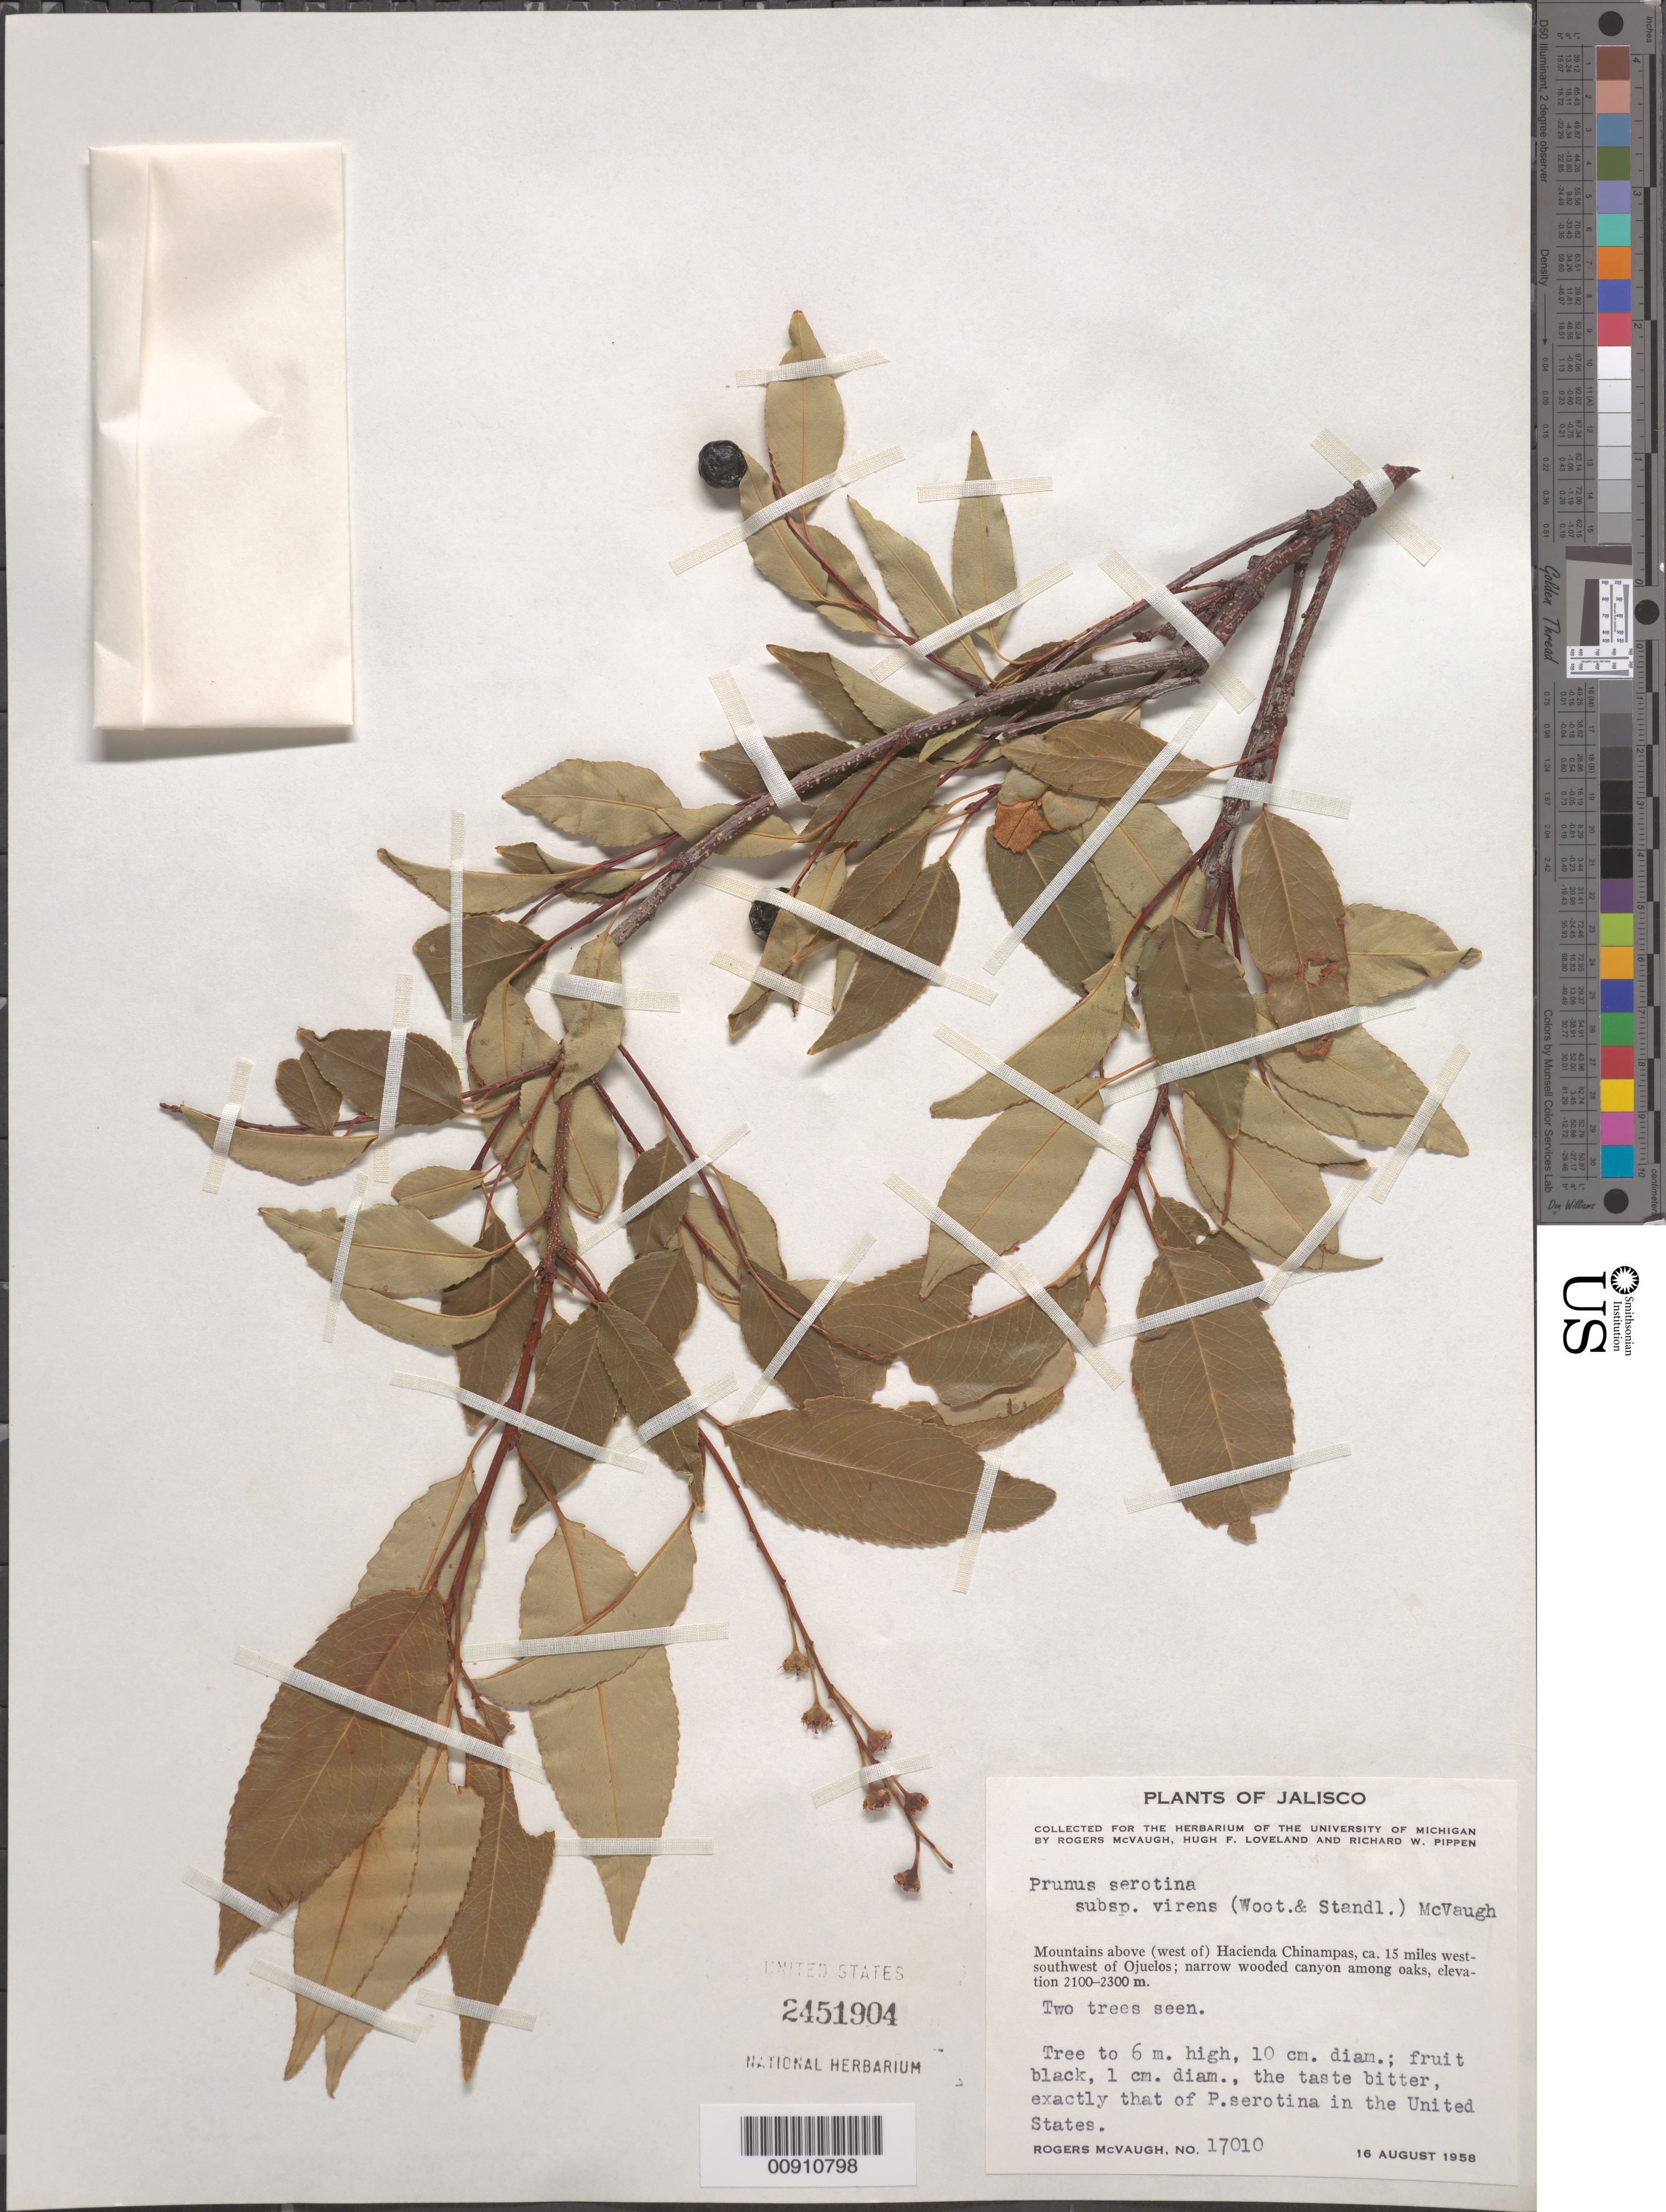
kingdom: Plantae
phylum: Tracheophyta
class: Magnoliopsida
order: Rosales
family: Rosaceae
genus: Prunus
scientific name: Prunus serotina var. rufula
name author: (Wooton & Standl.) McVaugh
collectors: R. McVaugh, H. Loveland & R. W. Pippen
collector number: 17010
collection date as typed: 16 Aug 1958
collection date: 1958-08-16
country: Mexico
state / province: Jalisco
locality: Mountains above (west of) Hacienda Chinampas, ca. 15 miles west-southwest of Ojuelos.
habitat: Narrow wooded canyon among oaks.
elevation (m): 2300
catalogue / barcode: US 2451904